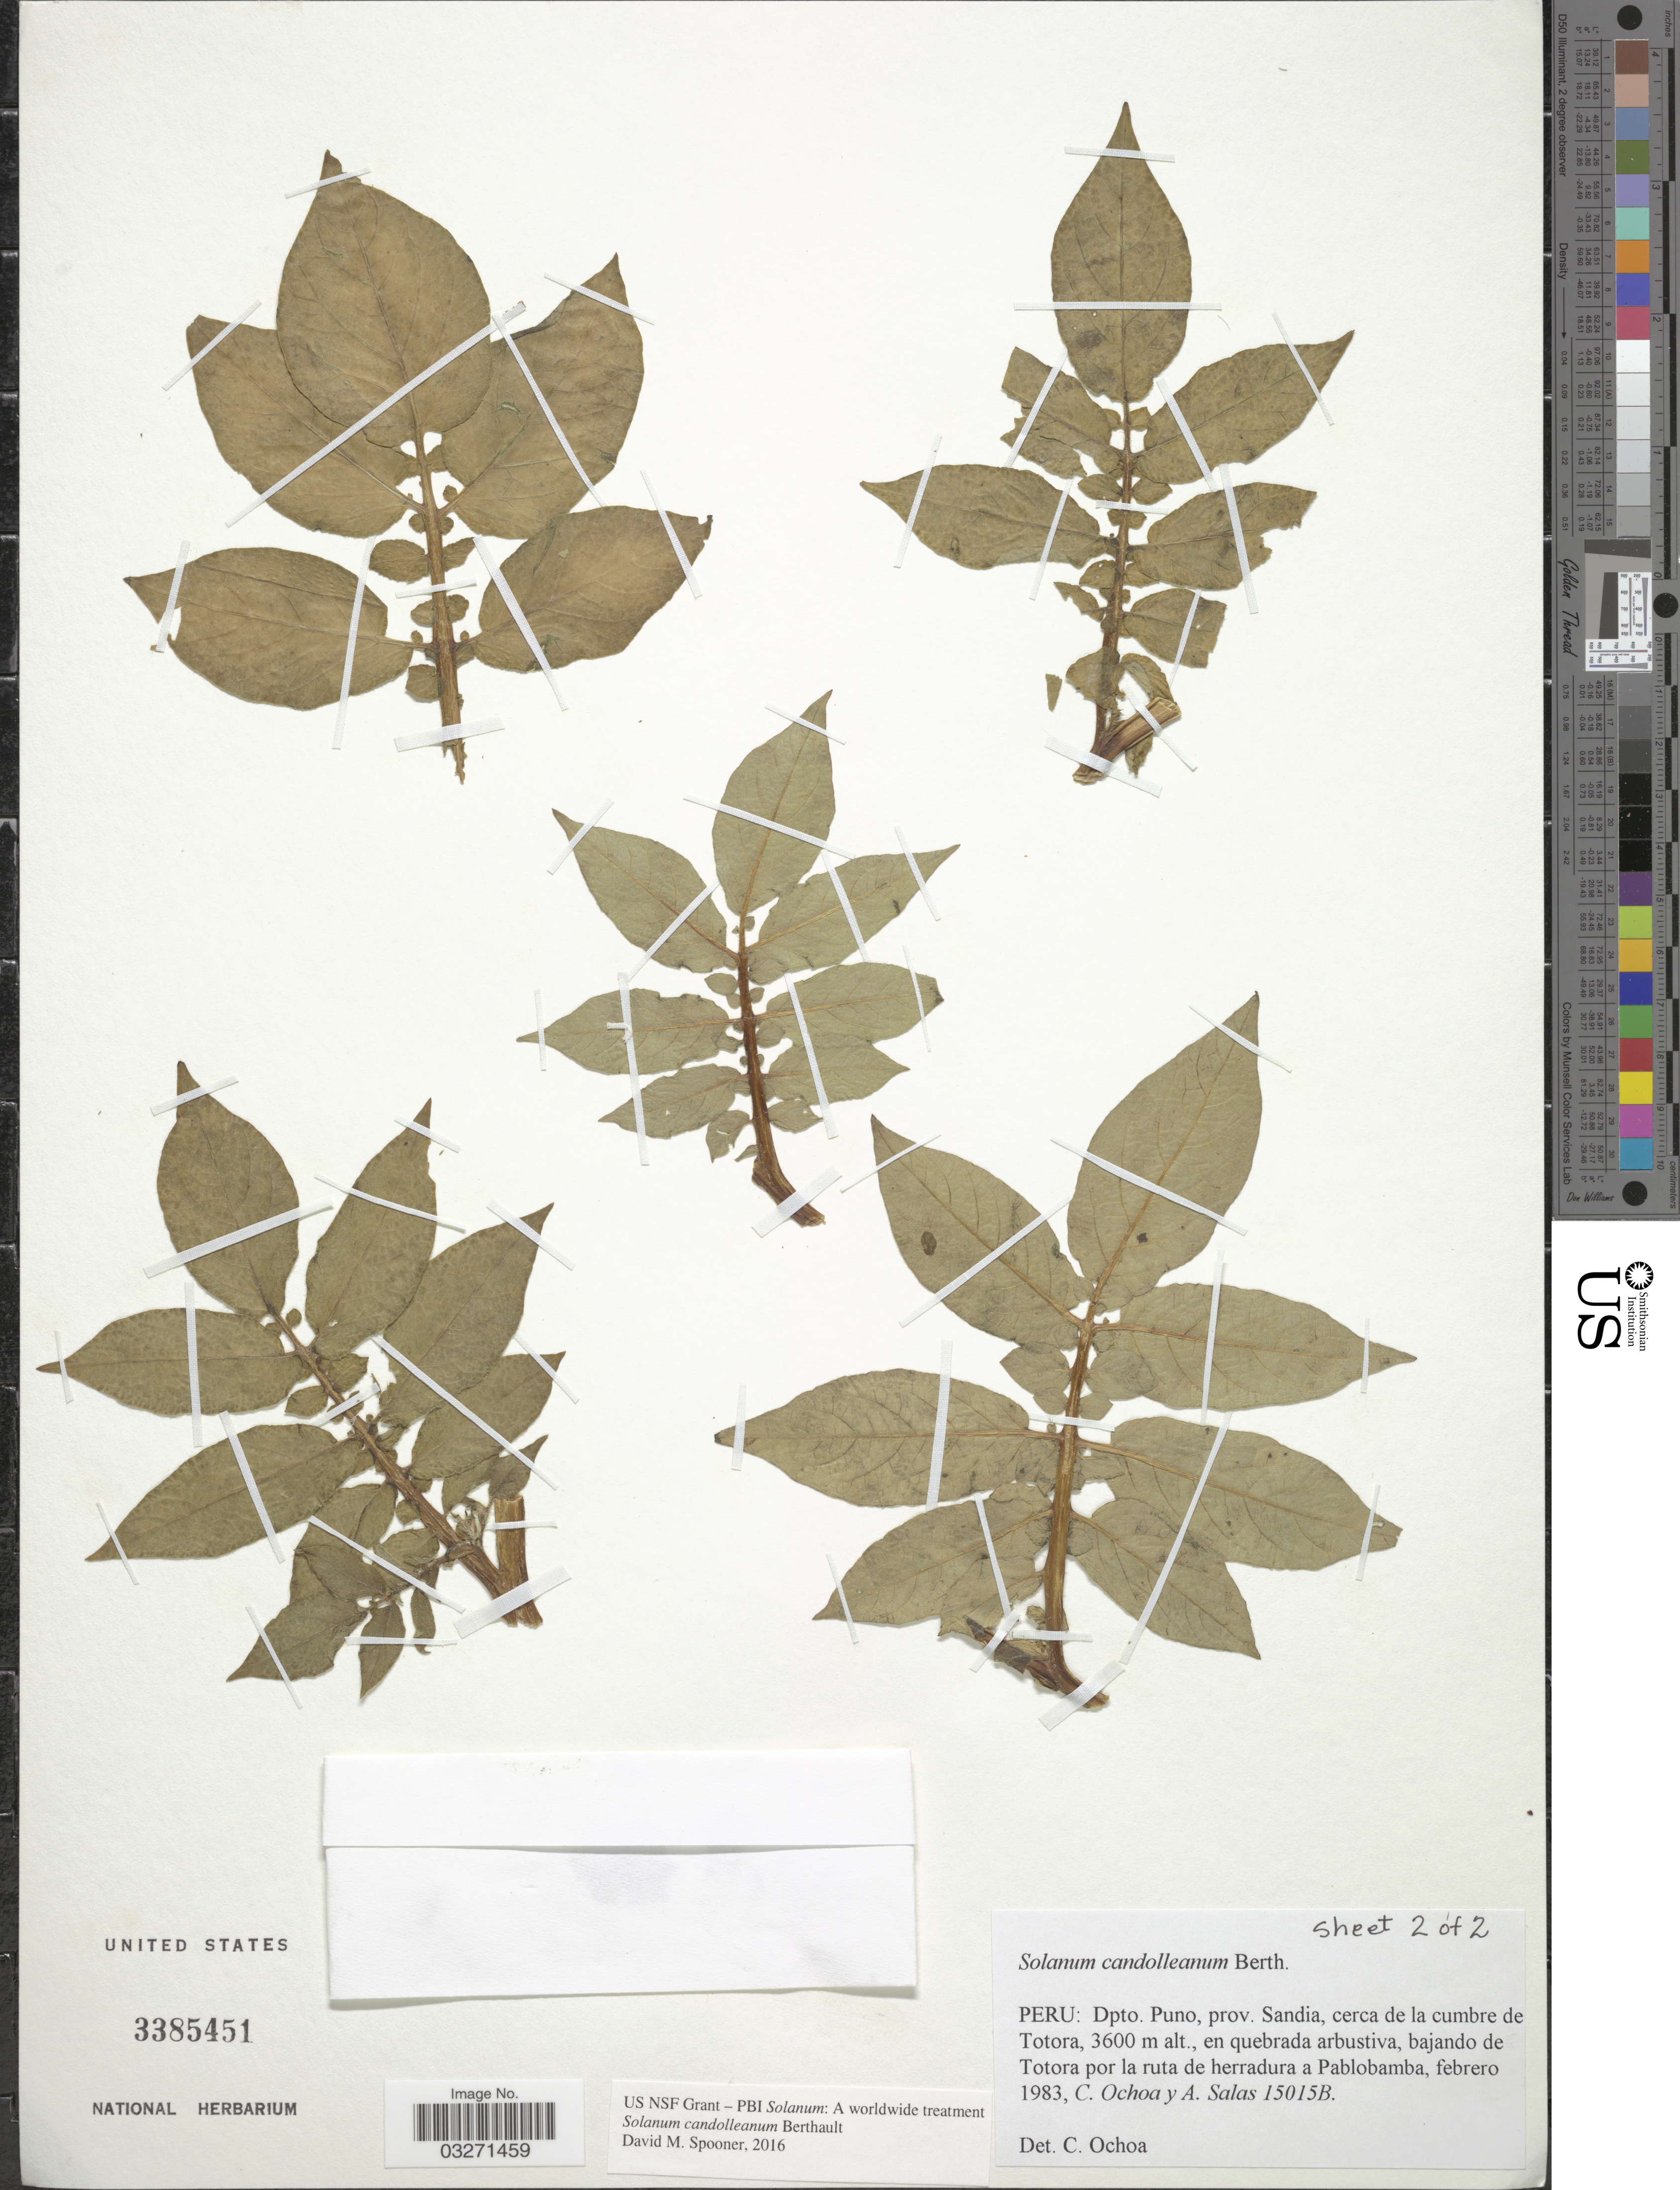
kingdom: Plantae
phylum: Tracheophyta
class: Magnoliopsida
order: Solanales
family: Solanaceae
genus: Solanum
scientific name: Solanum candolleanum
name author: Berthault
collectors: C. Ochoa & A. Salas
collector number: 15015B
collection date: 1983-02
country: Peru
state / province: Puno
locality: Dpto. Puno, prov. Sandia, cerca de la cumbre de Totora, en quebrada arbustiva, bajando de Totora por la ruta de herradura a Pablobamba.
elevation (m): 3600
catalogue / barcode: US 3385451